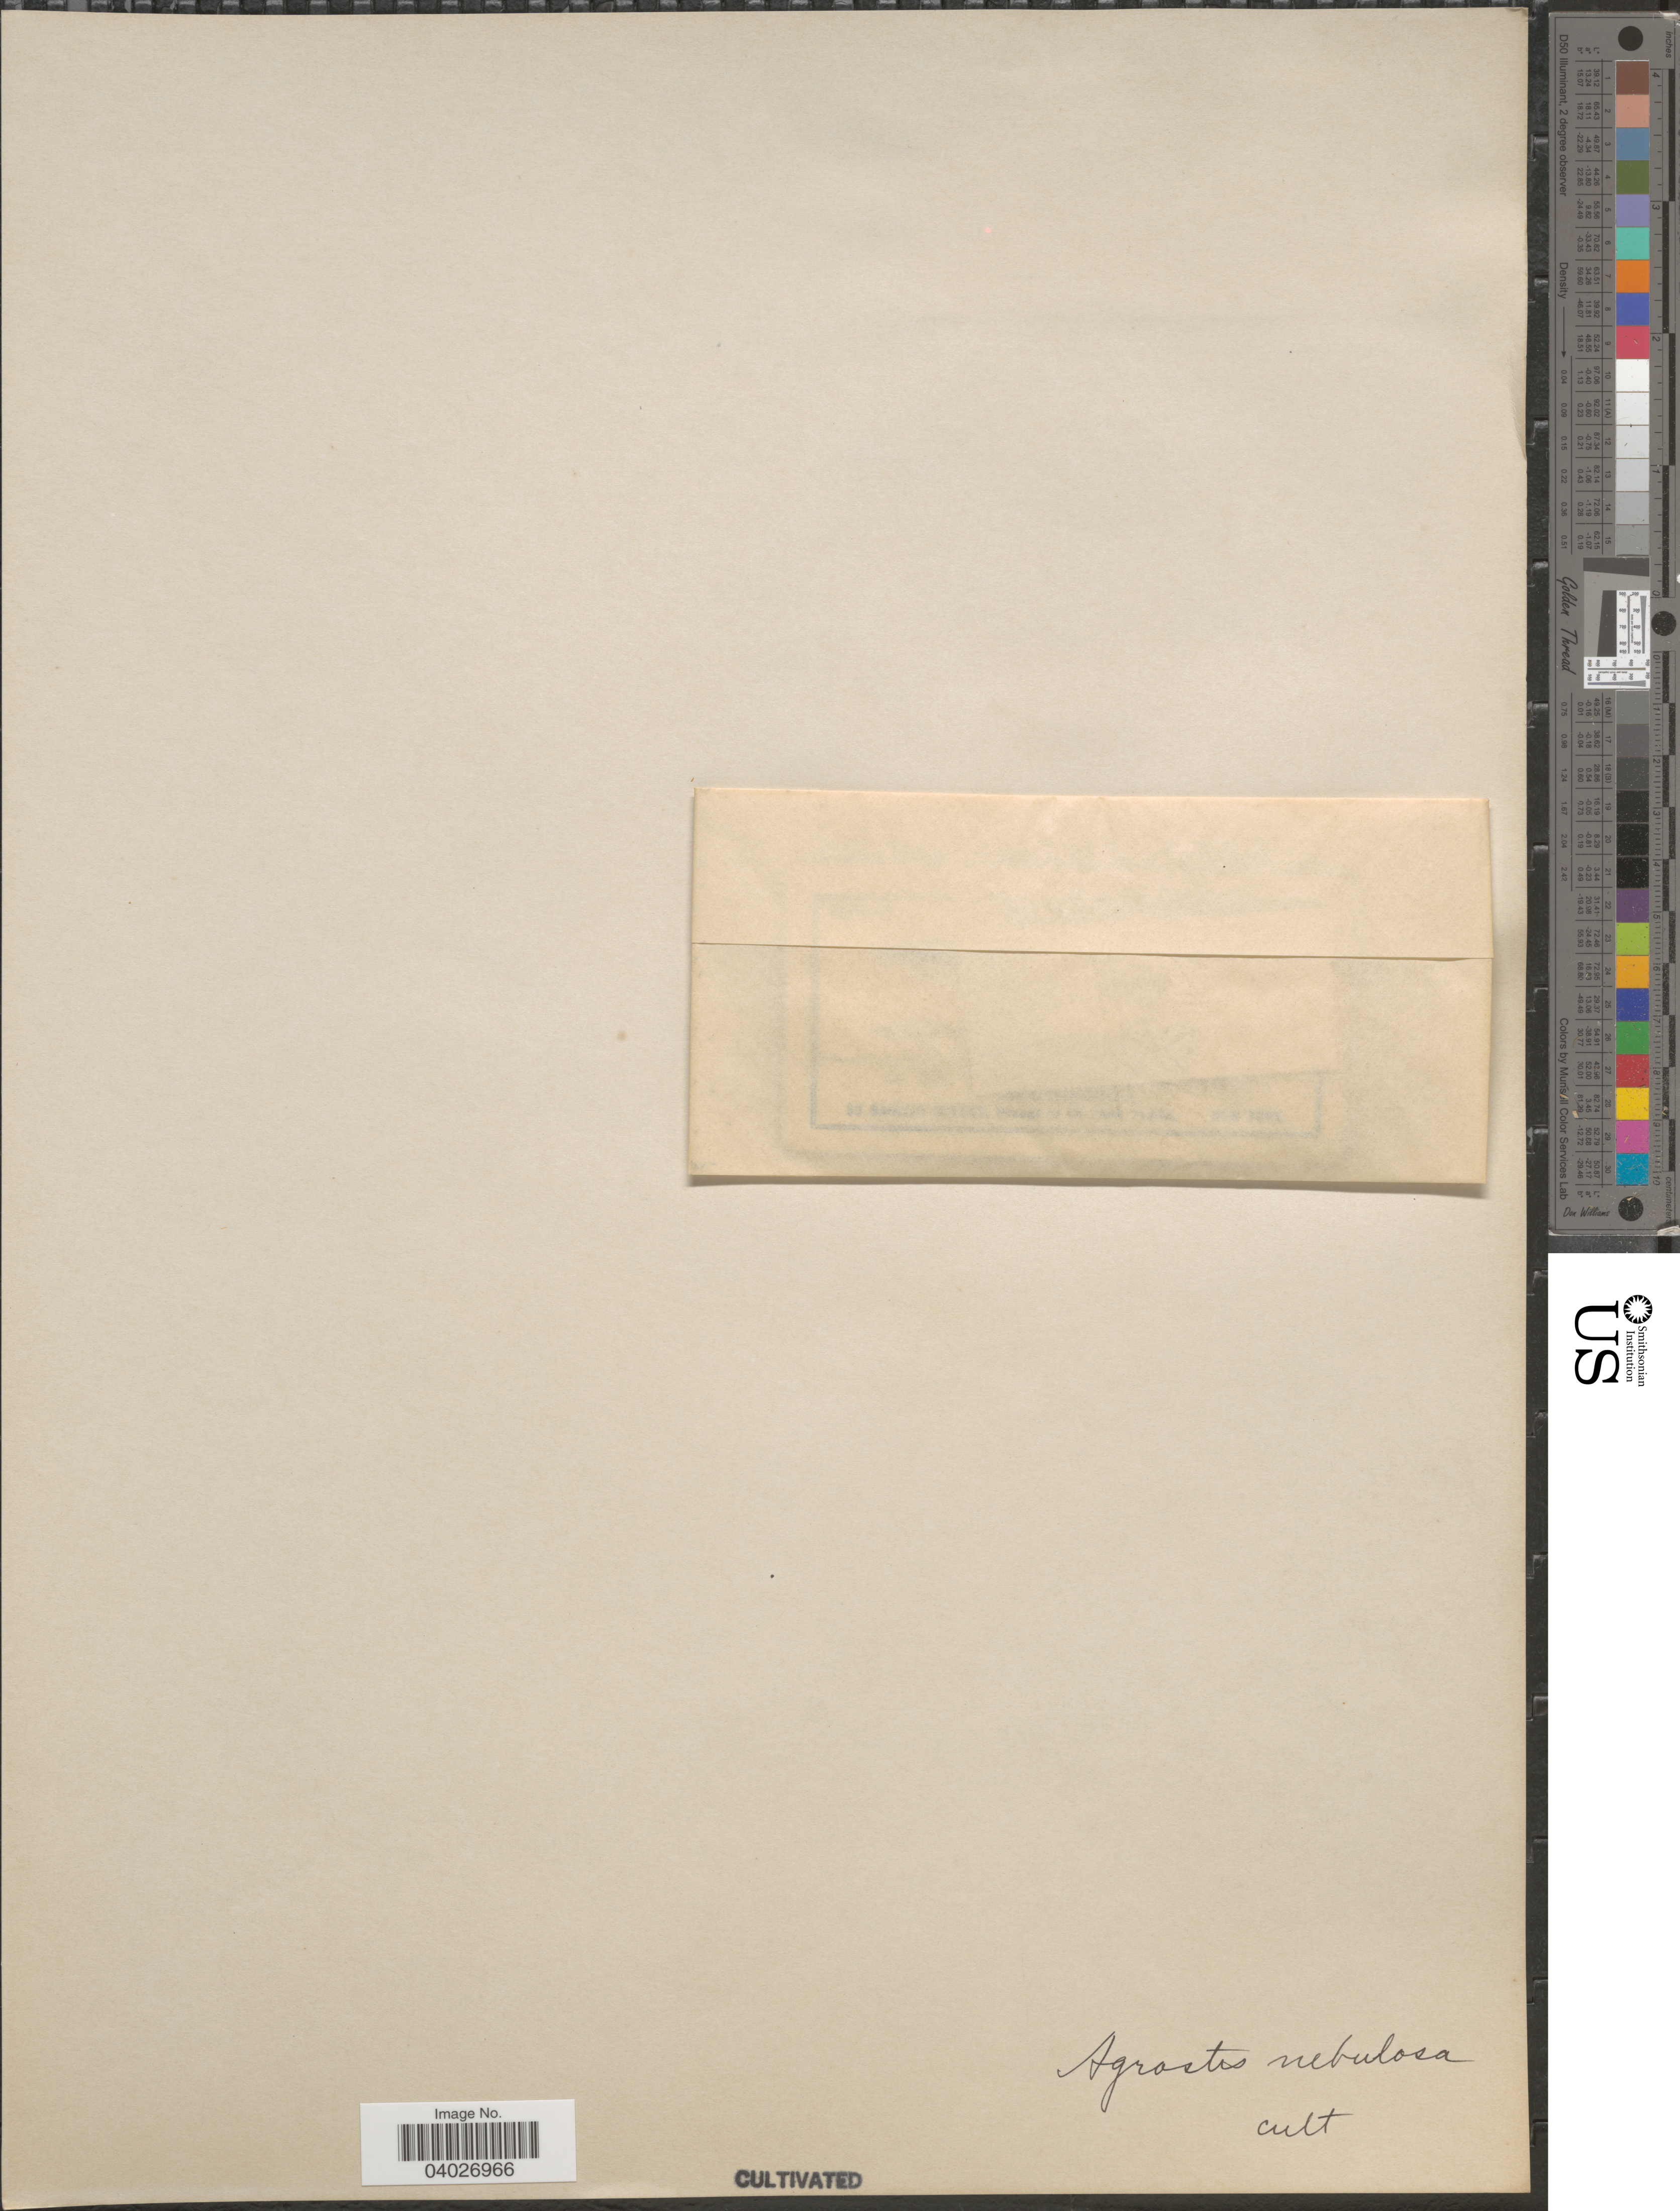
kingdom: Plantae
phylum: Tracheophyta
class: Liliopsida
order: Poales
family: Poaceae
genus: Agrostis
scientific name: Agrostis nebulosa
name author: Boiss. & Reut.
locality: [illegible text].